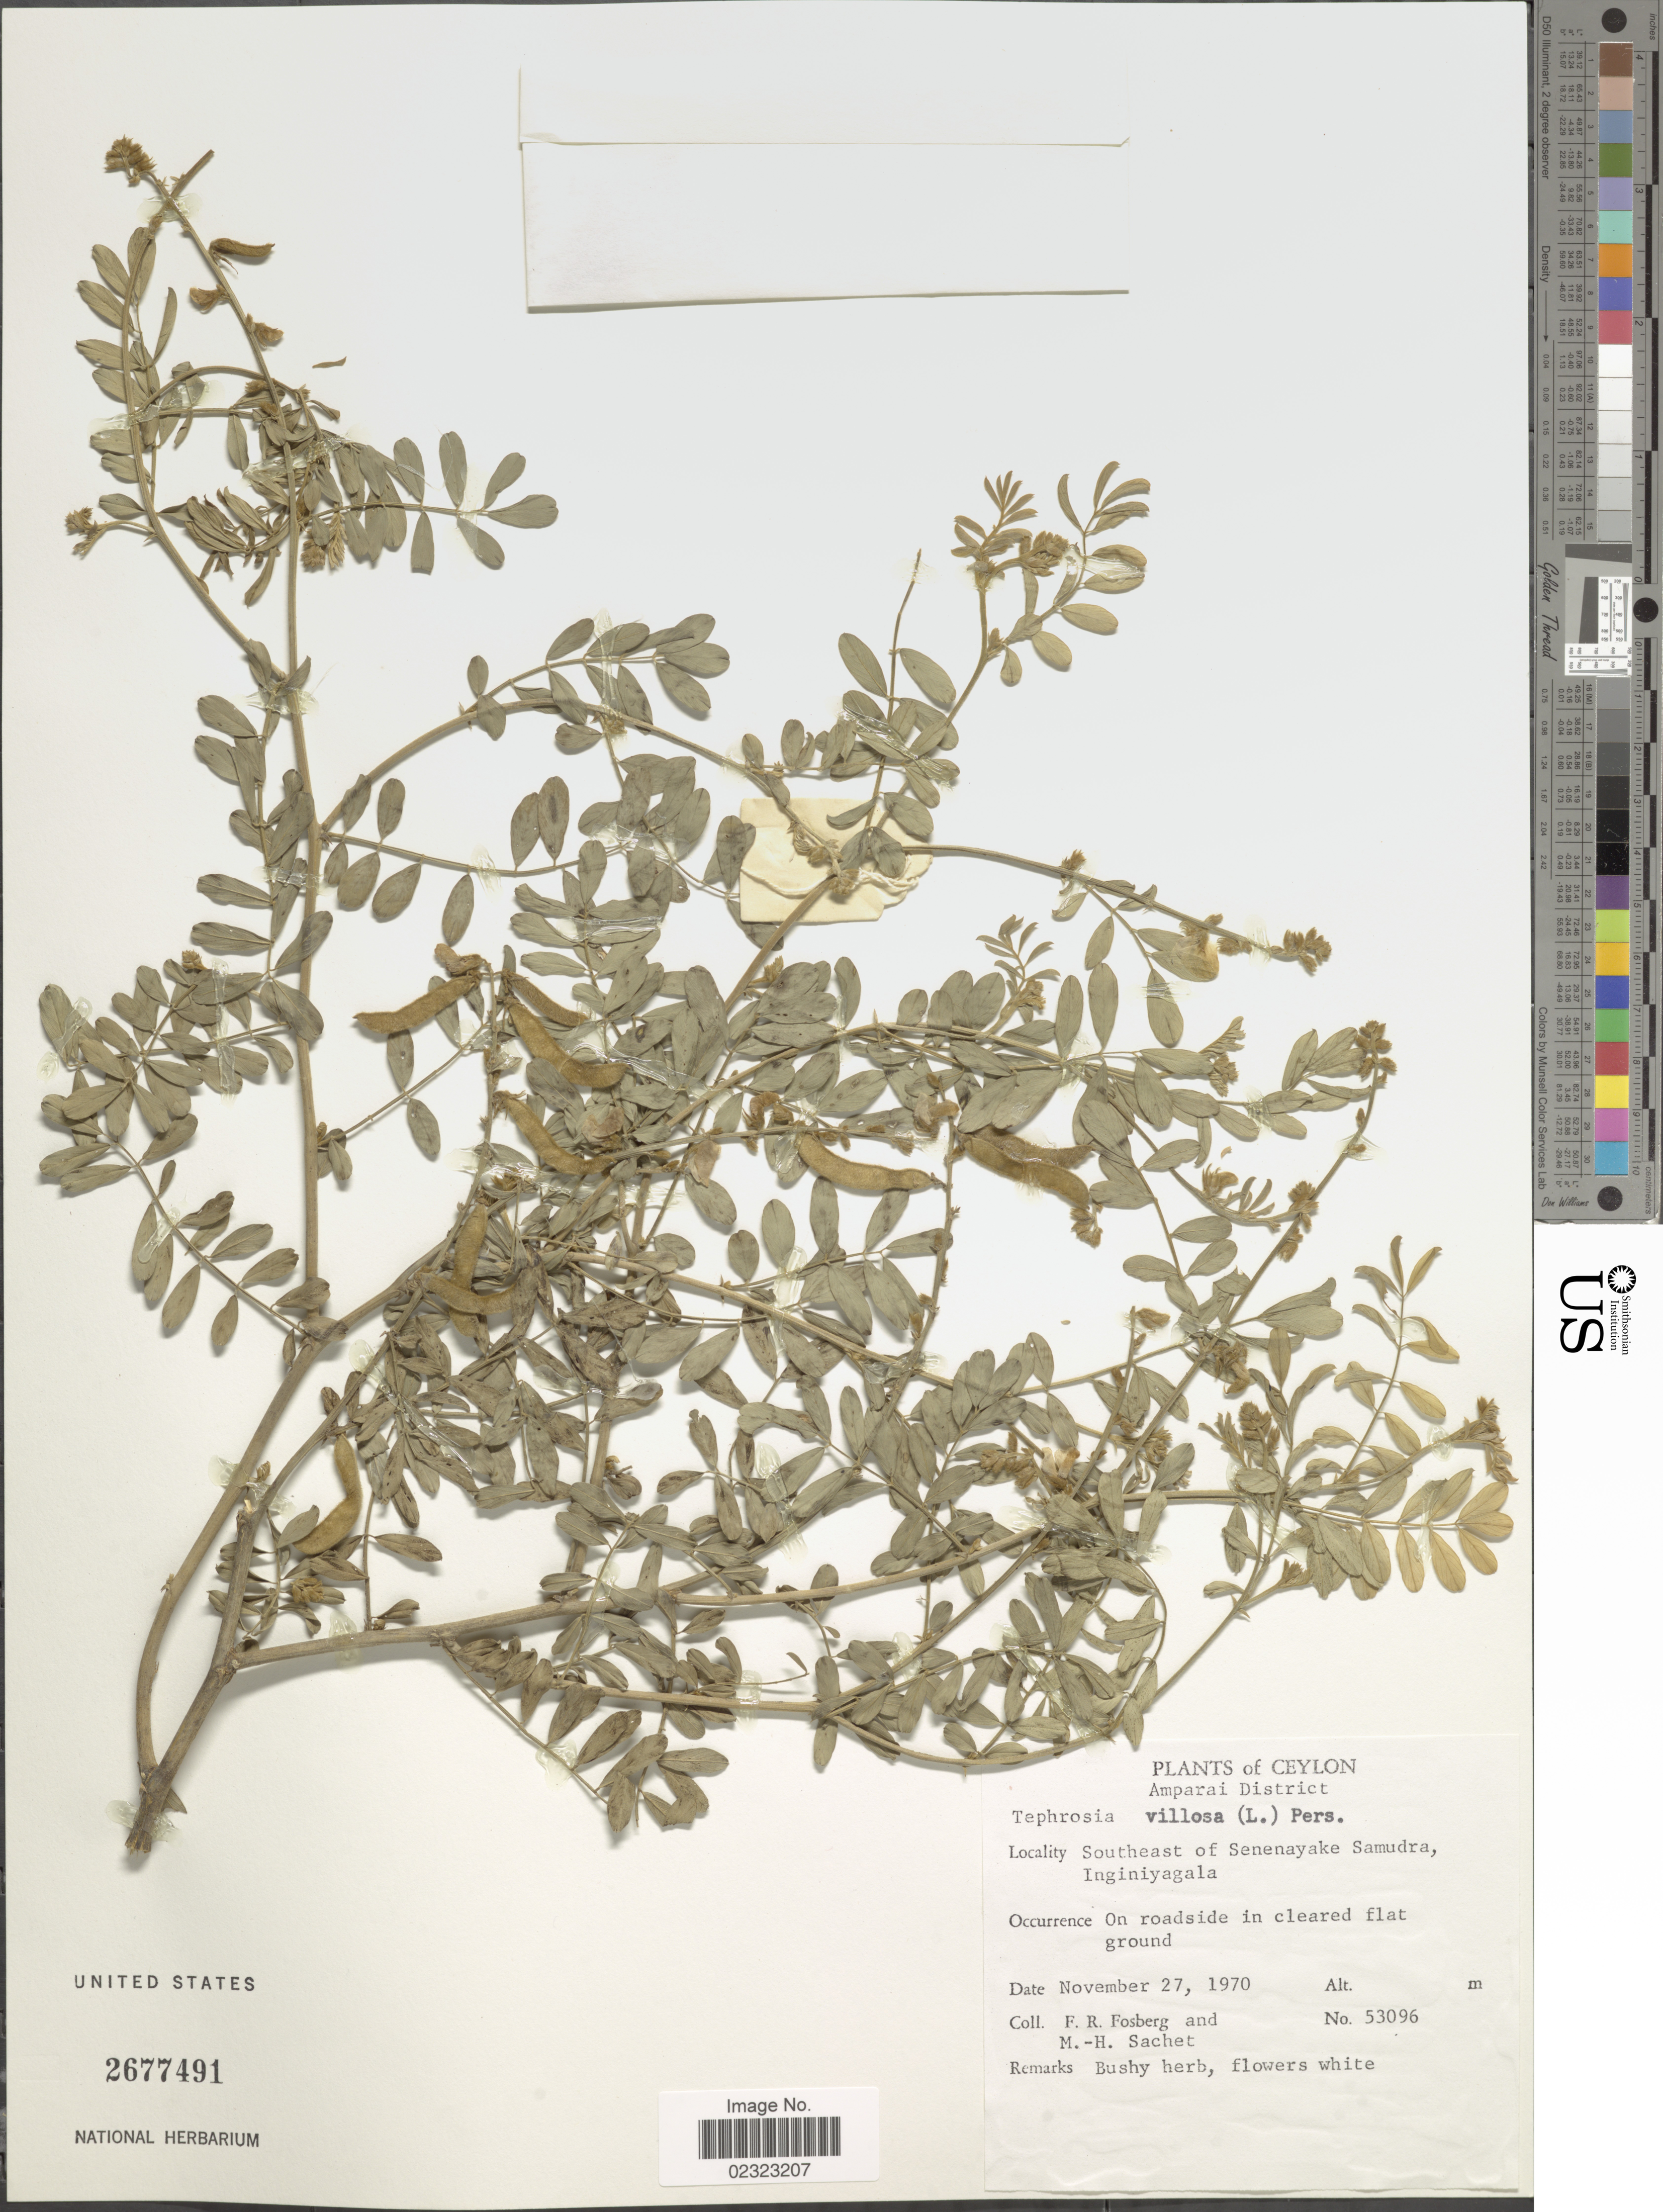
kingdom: Plantae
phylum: Tracheophyta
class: Magnoliopsida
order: Fabales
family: Fabaceae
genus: Tephrosia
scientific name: Tephrosia villosa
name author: Pers.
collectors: F. R. Fosberg & M.-H. Sachet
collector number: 53096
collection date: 1970-11-27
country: Sri Lanka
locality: Ceylon. Amparai District. Southeast of Senenayake Samudra, Inginiyagala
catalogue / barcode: US 2677491